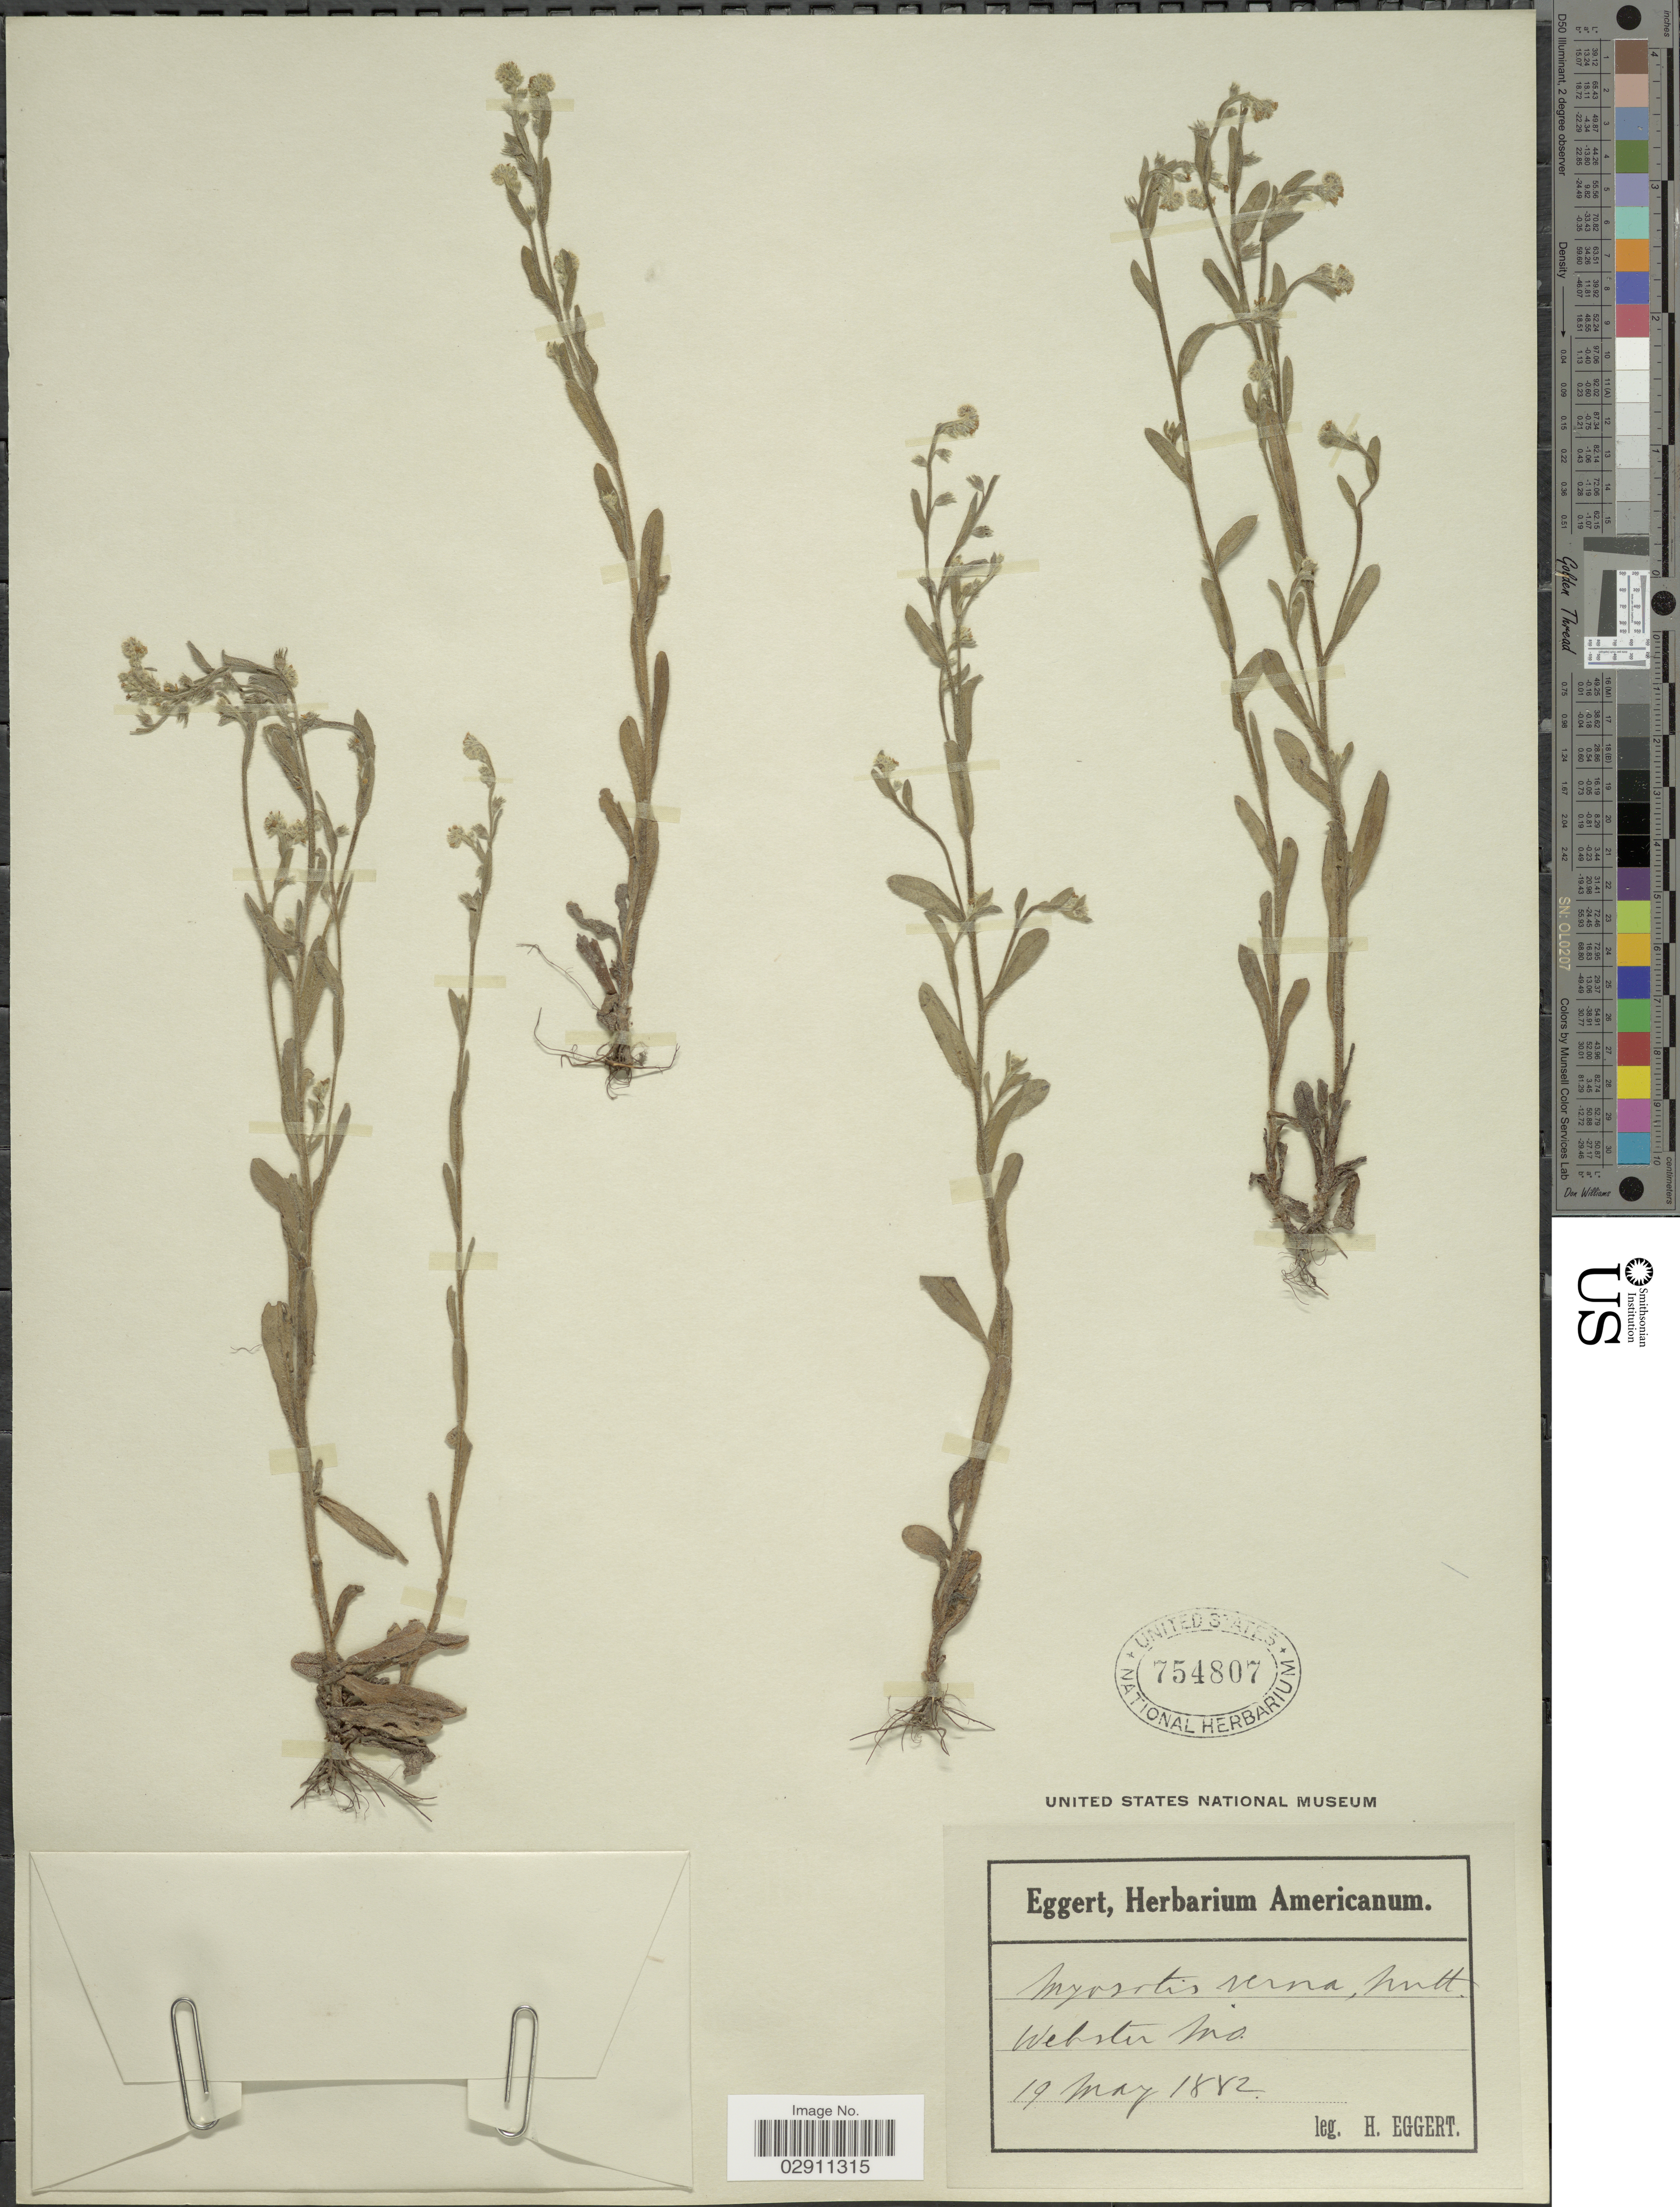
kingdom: Plantae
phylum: Tracheophyta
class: Magnoliopsida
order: Boraginales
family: Boraginaceae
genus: Myosotis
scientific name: Myosotis verna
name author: Nutt.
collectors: H. Eggert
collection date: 1882-05-19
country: United States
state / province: Missouri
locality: Webster.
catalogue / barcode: US 754807